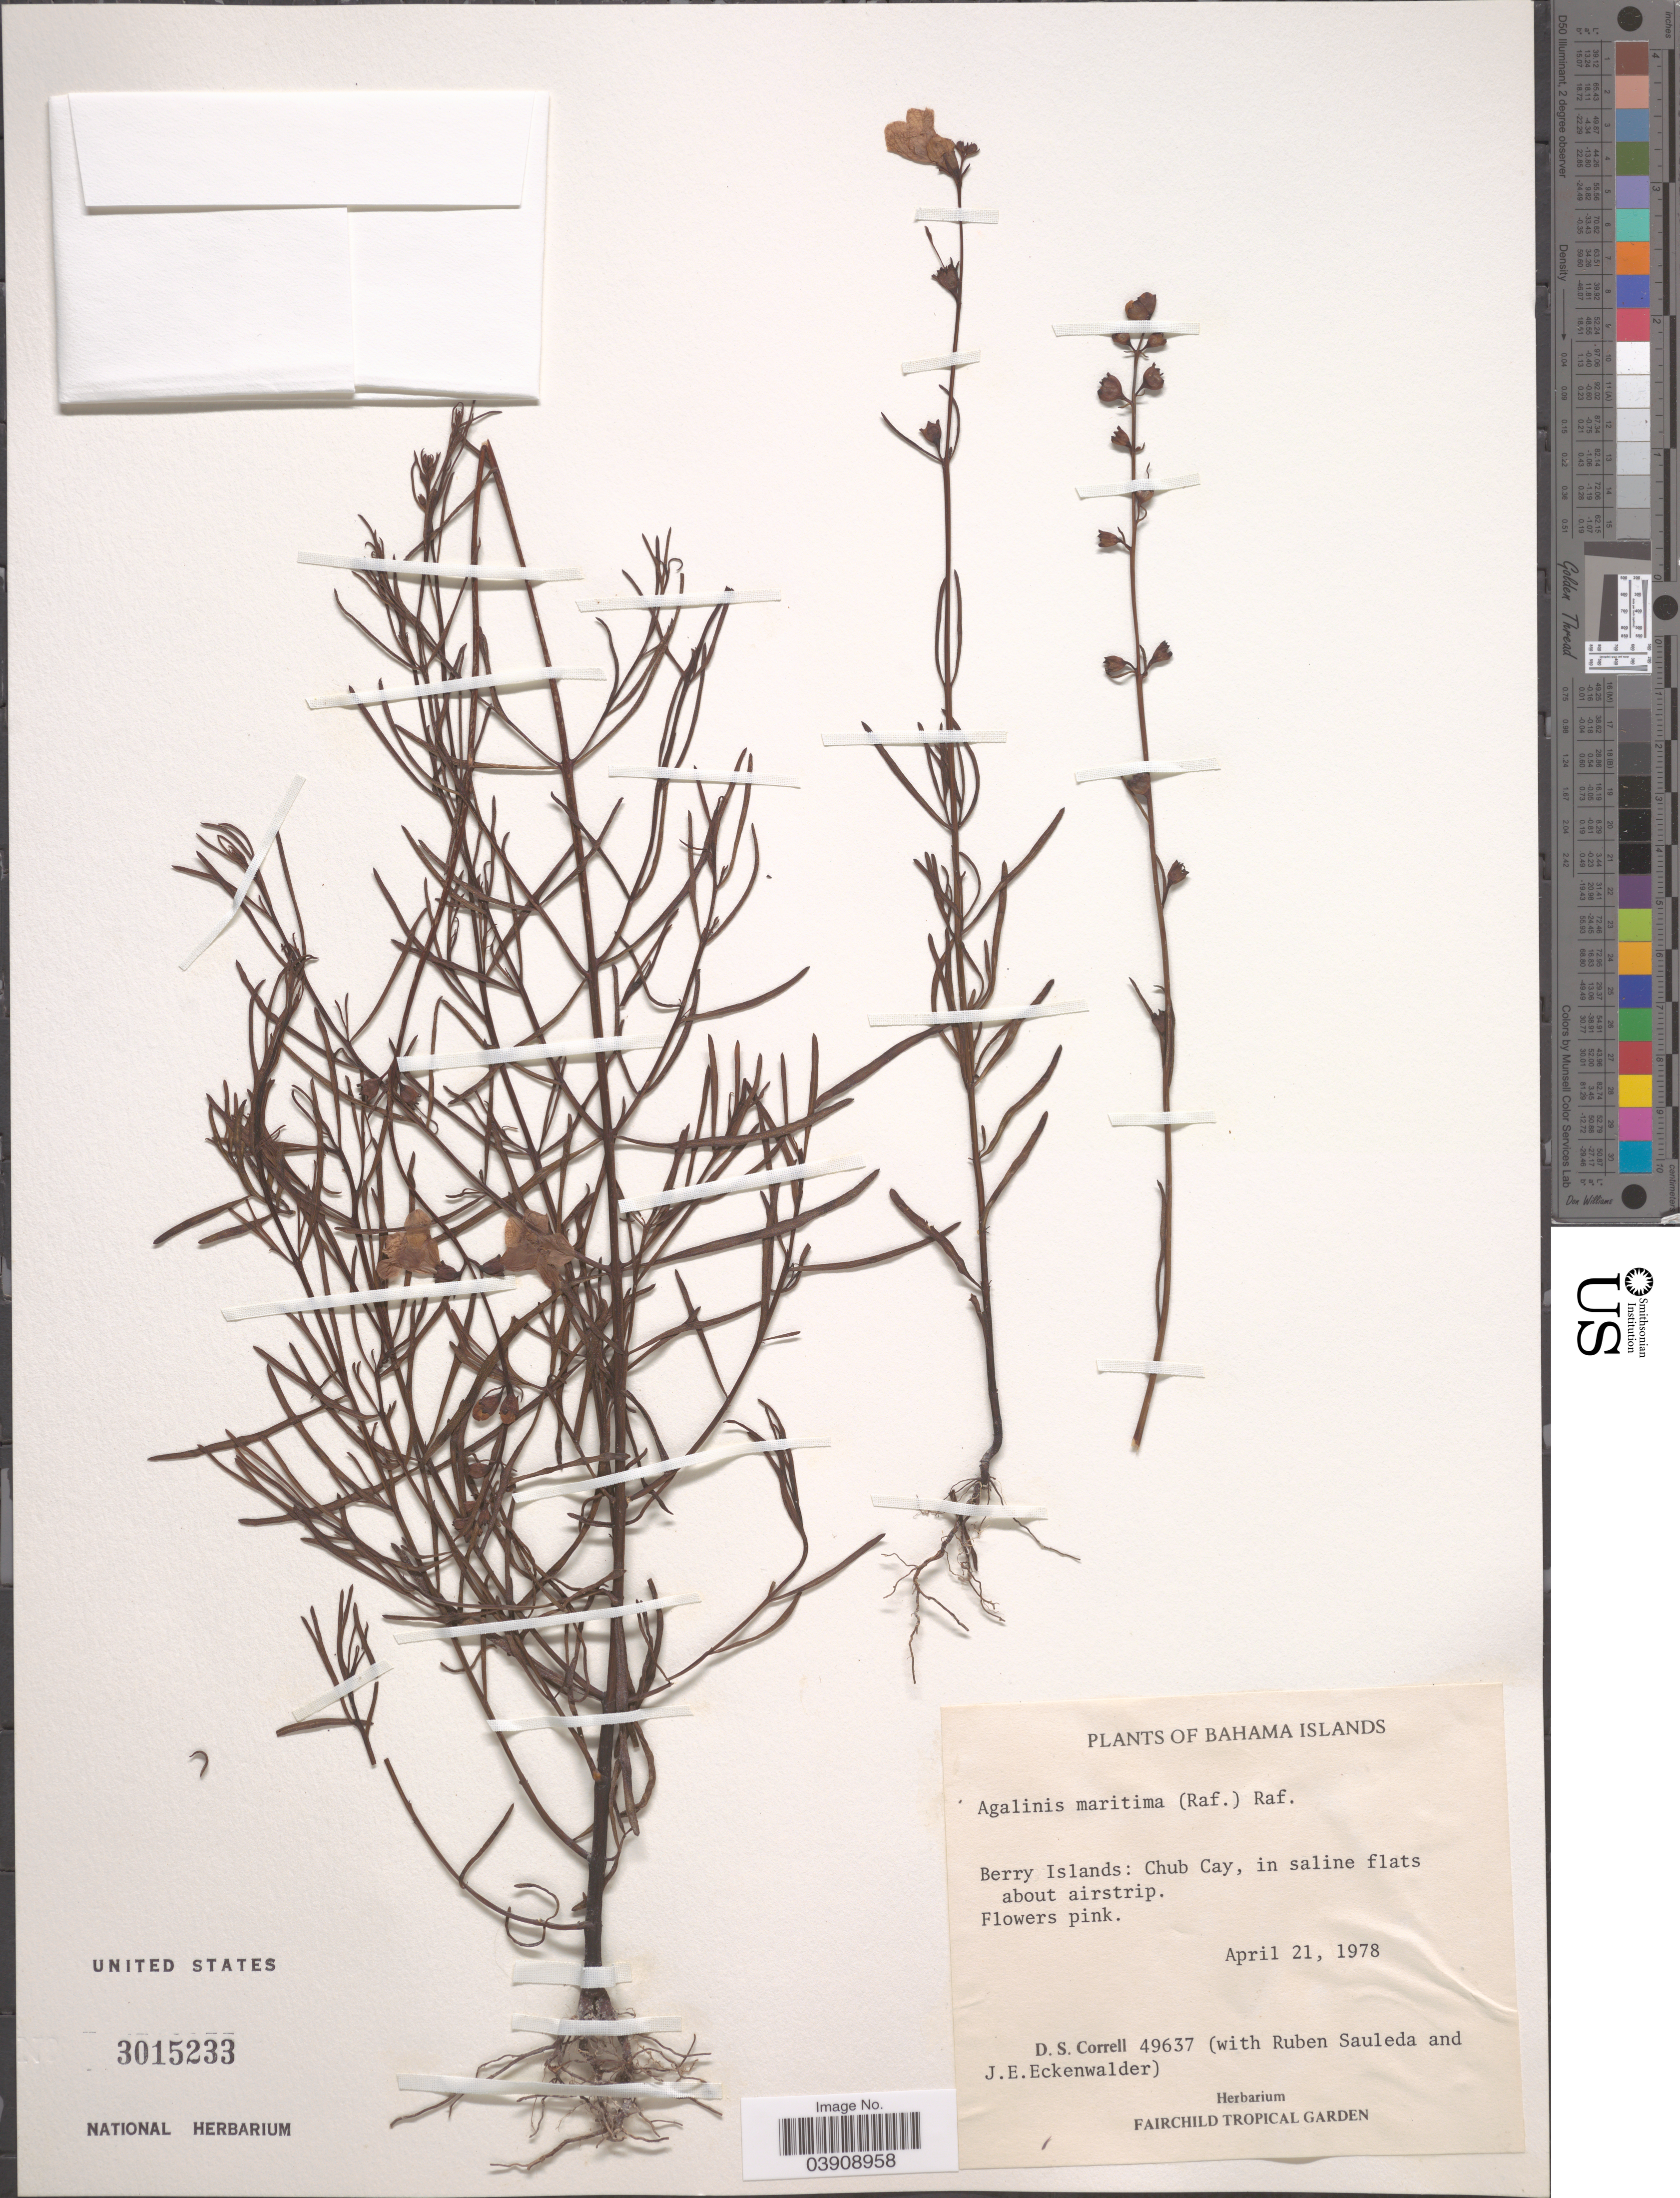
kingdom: Plantae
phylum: Tracheophyta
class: Magnoliopsida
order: Lamiales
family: Orobanchaceae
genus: Agalinis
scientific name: Agalinis maritima var. grandiflora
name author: (Benth.) Pennell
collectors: D. S. Correll, R. Sauleda & J. Eckenwalder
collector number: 49637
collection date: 1978-04-21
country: Bahamas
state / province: Berry Islands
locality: The Bahama Islands. Chub Cay, in saline flats about airstrip.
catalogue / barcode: US 3015233